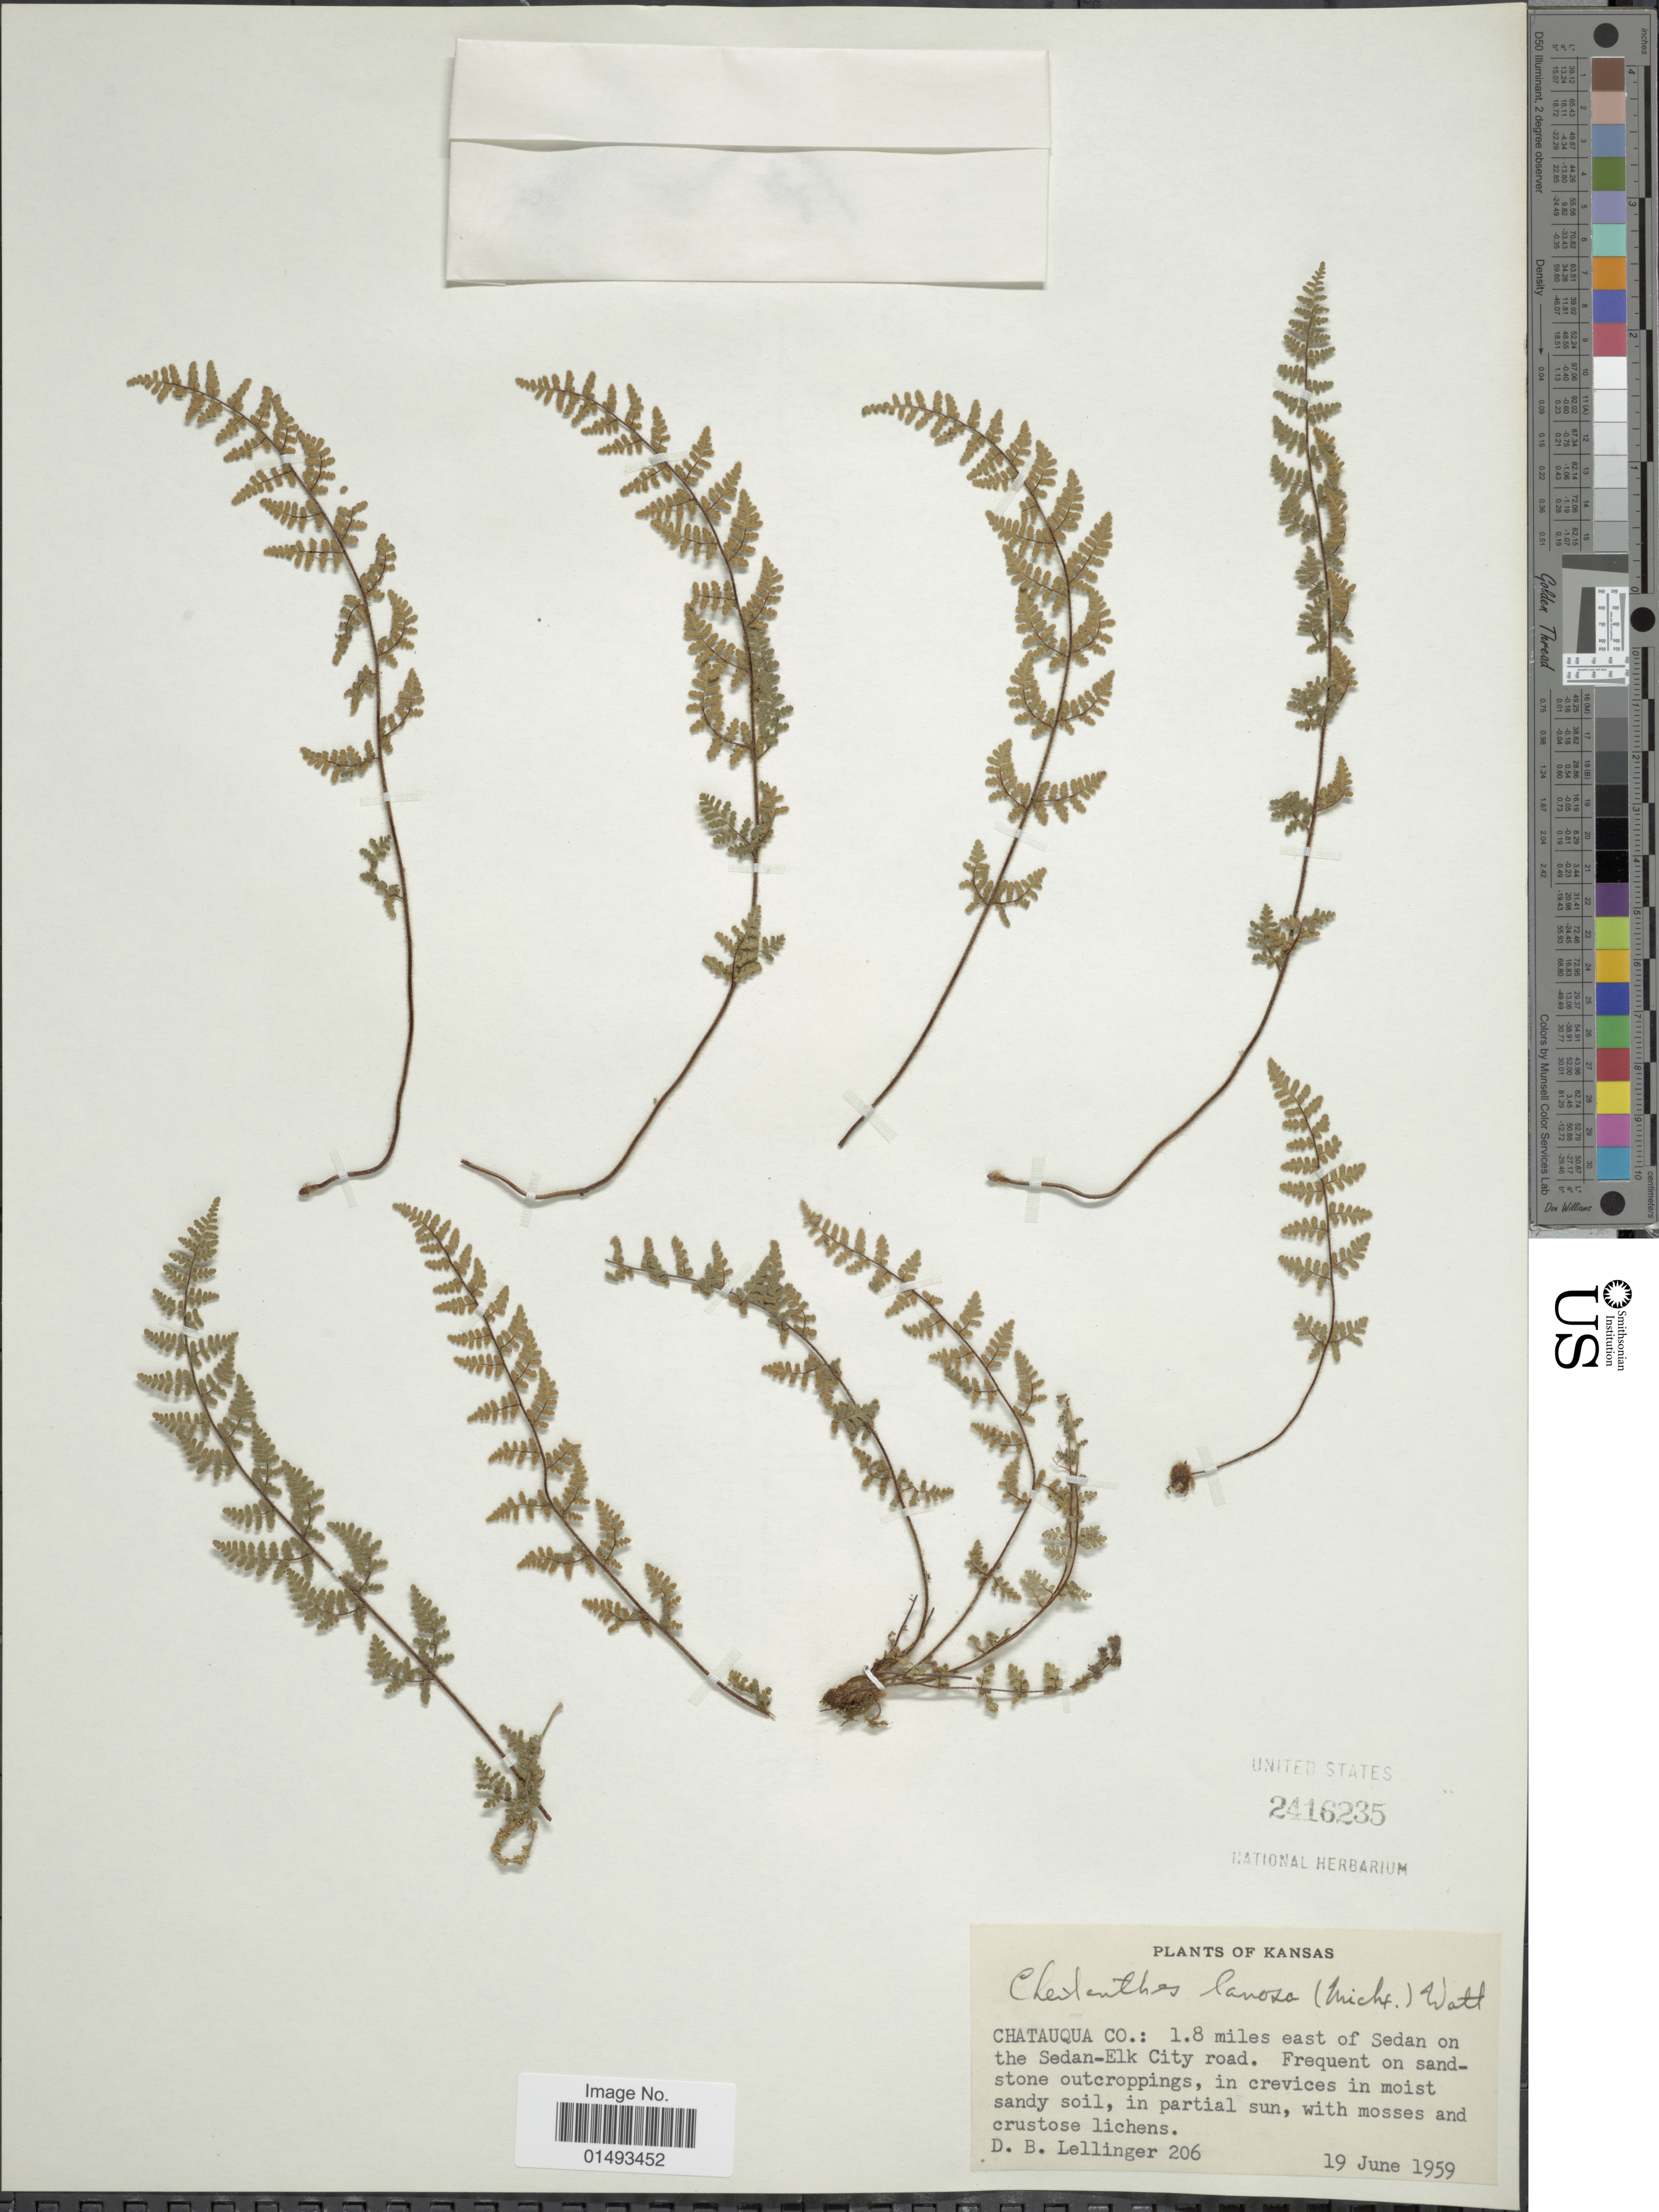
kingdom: Plantae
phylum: Tracheophyta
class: Polypodiopsida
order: Polypodiales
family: Pteridaceae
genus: Myriopteris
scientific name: Myriopteris lanosa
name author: (Michx.) Grusz & Windham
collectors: D. B. Lellinger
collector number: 206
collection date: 1959-06-19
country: United States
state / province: Kansas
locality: Plants of Kansas, Chatauqua Co: 1.8 miles east of Sedan on the Sedan Elk City road.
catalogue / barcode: US 2416235